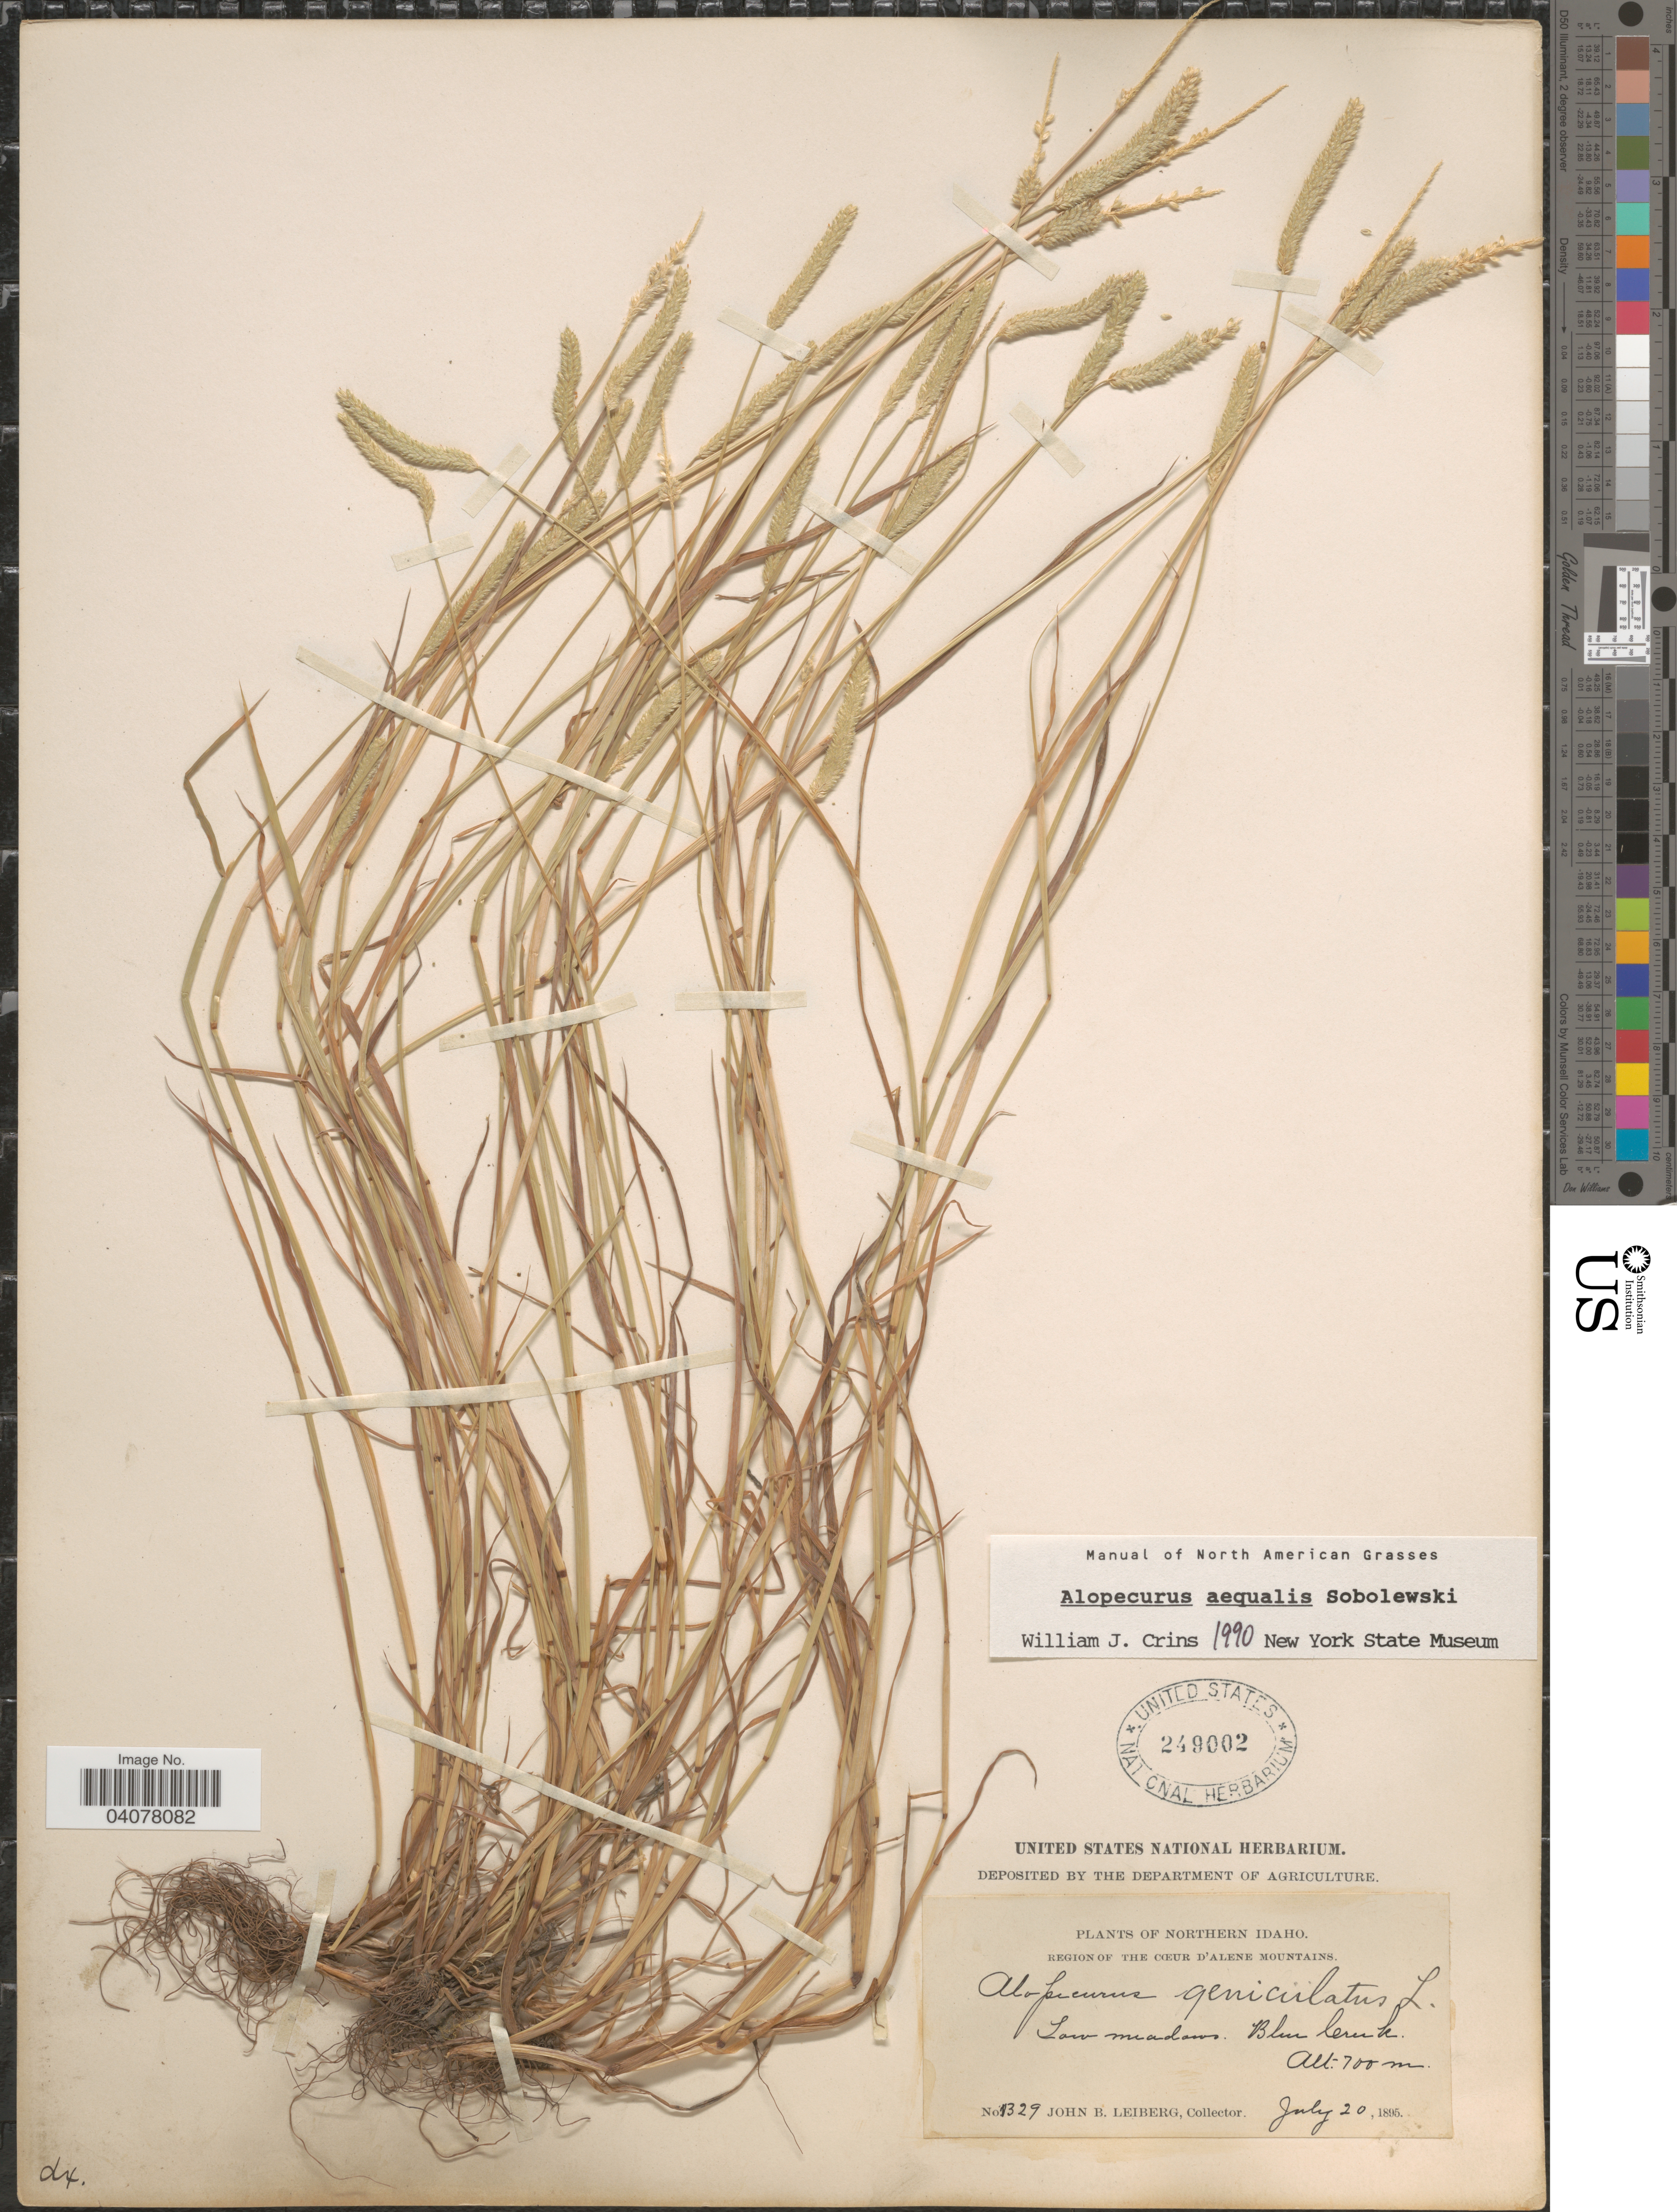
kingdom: Plantae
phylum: Tracheophyta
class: Liliopsida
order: Poales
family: Poaceae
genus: Alopecurus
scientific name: Alopecurus aequalis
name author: Sobol.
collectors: J. B. Leiberg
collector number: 1329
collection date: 1895-07-20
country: United States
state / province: Idaho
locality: Northern Idaho. Region of The Cœur D'Alene Mountains. Low meadows. Blue Creek.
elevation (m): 700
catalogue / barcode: US 249002